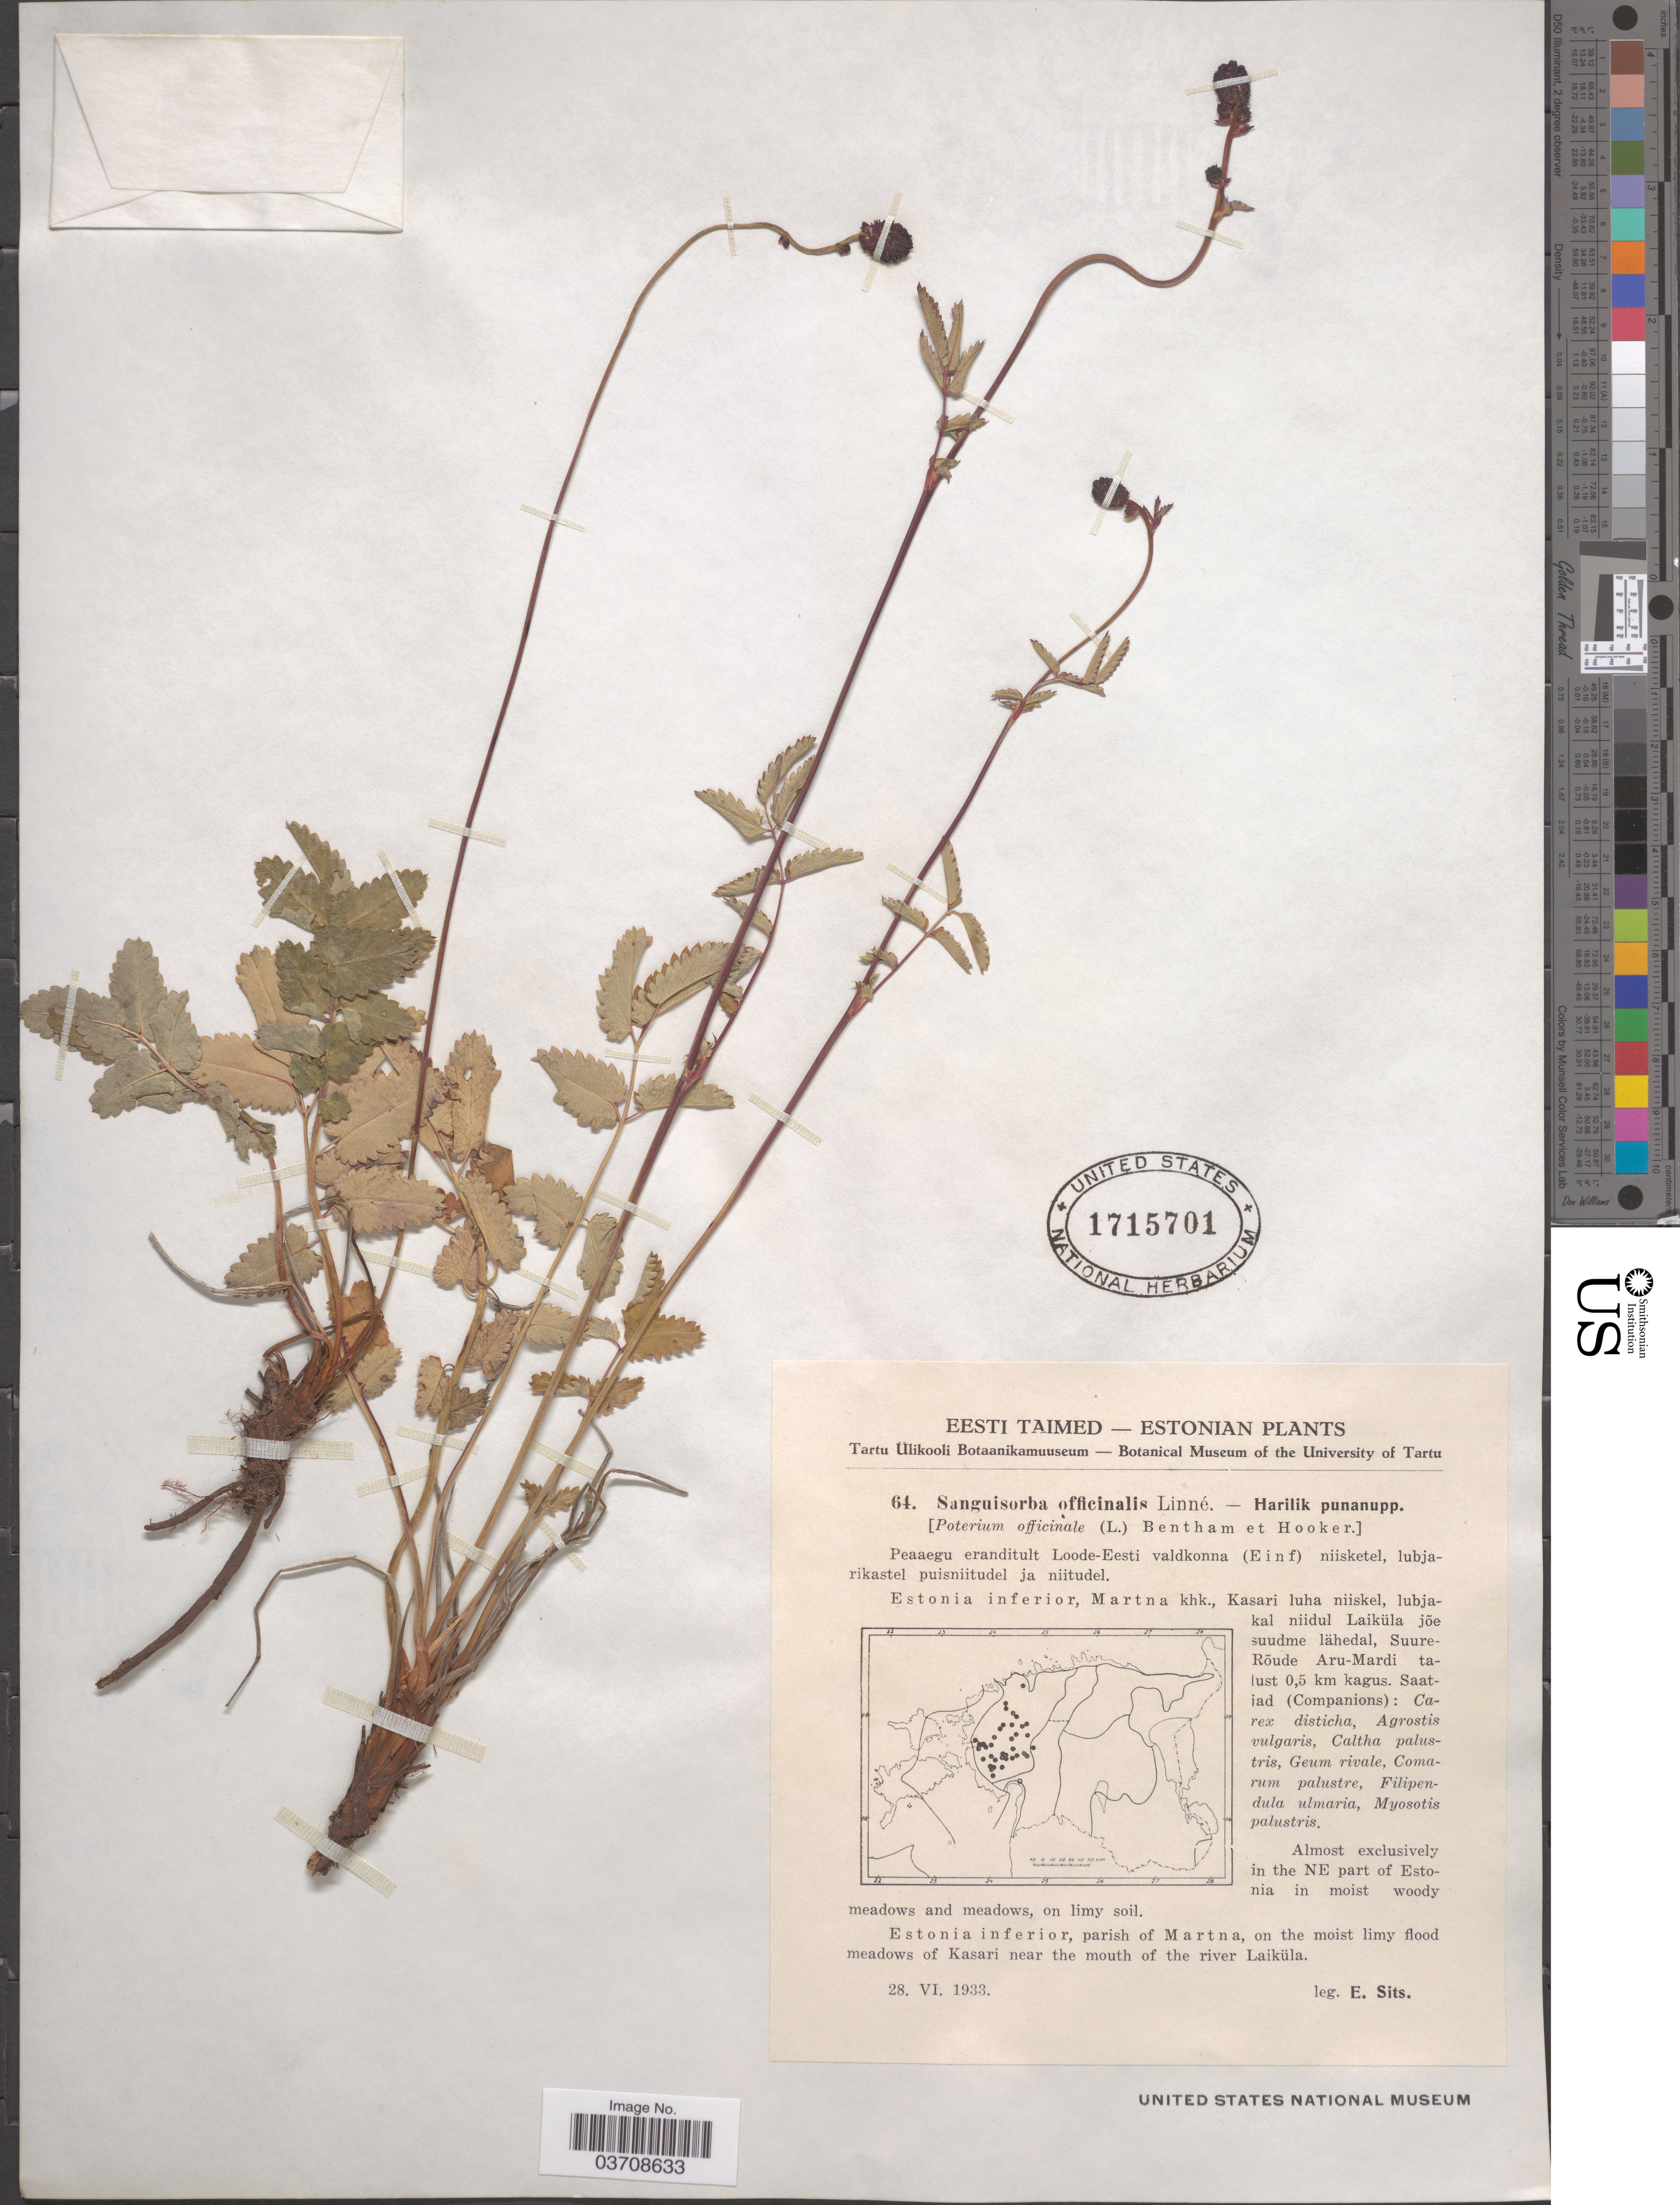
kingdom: Plantae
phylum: Tracheophyta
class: Magnoliopsida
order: Rosales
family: Rosaceae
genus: Sanguisorba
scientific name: Sanguisorba officinalis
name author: L.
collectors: E. Sits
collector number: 64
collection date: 1933-06-28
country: Estonia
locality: Estonia inferior, parish of Martna, on the moist limy flood meadows of Kasari near the mouth of the river Laiküla.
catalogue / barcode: US 1715701